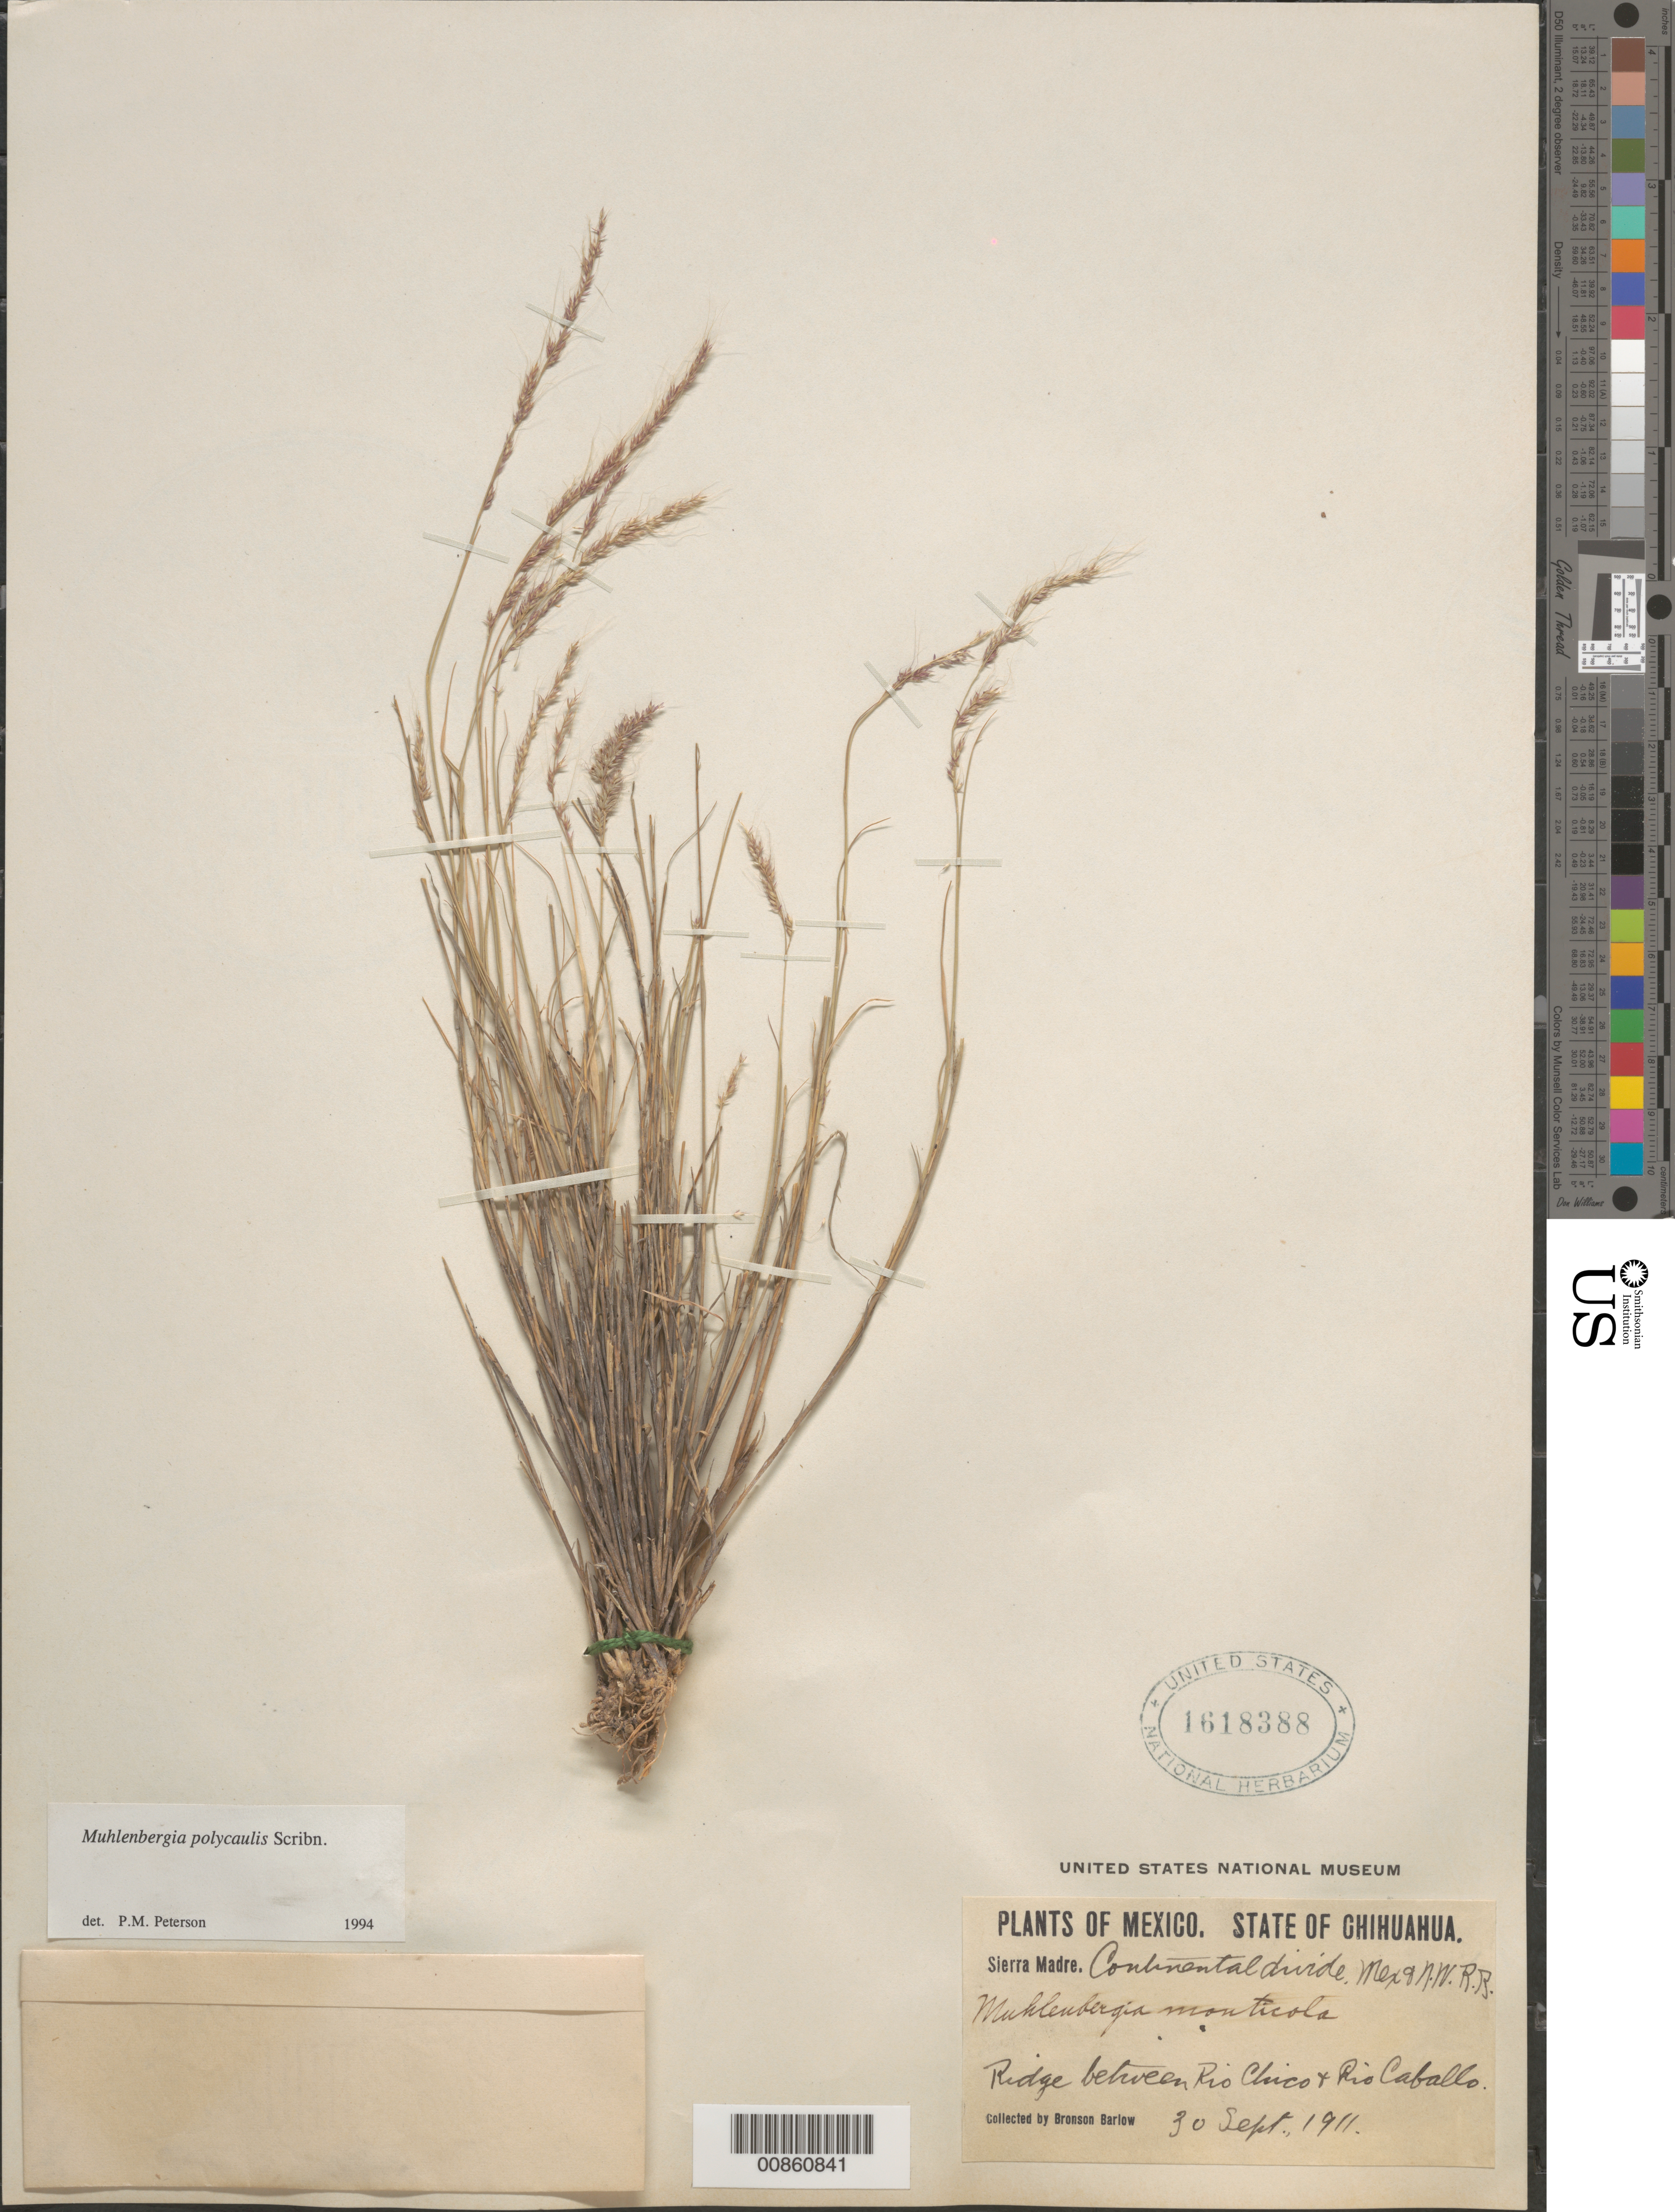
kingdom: Plantae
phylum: Tracheophyta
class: Liliopsida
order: Poales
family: Poaceae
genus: Muhlenbergia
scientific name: Muhlenbergia polycaulis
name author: Scribn.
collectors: Barlow, B.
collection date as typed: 30 Sep 1911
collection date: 1911-09-30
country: Mexico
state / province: Chihuahua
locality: Ridge between Rio Chico and Rio Caballo, Chih.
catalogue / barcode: US 1618388